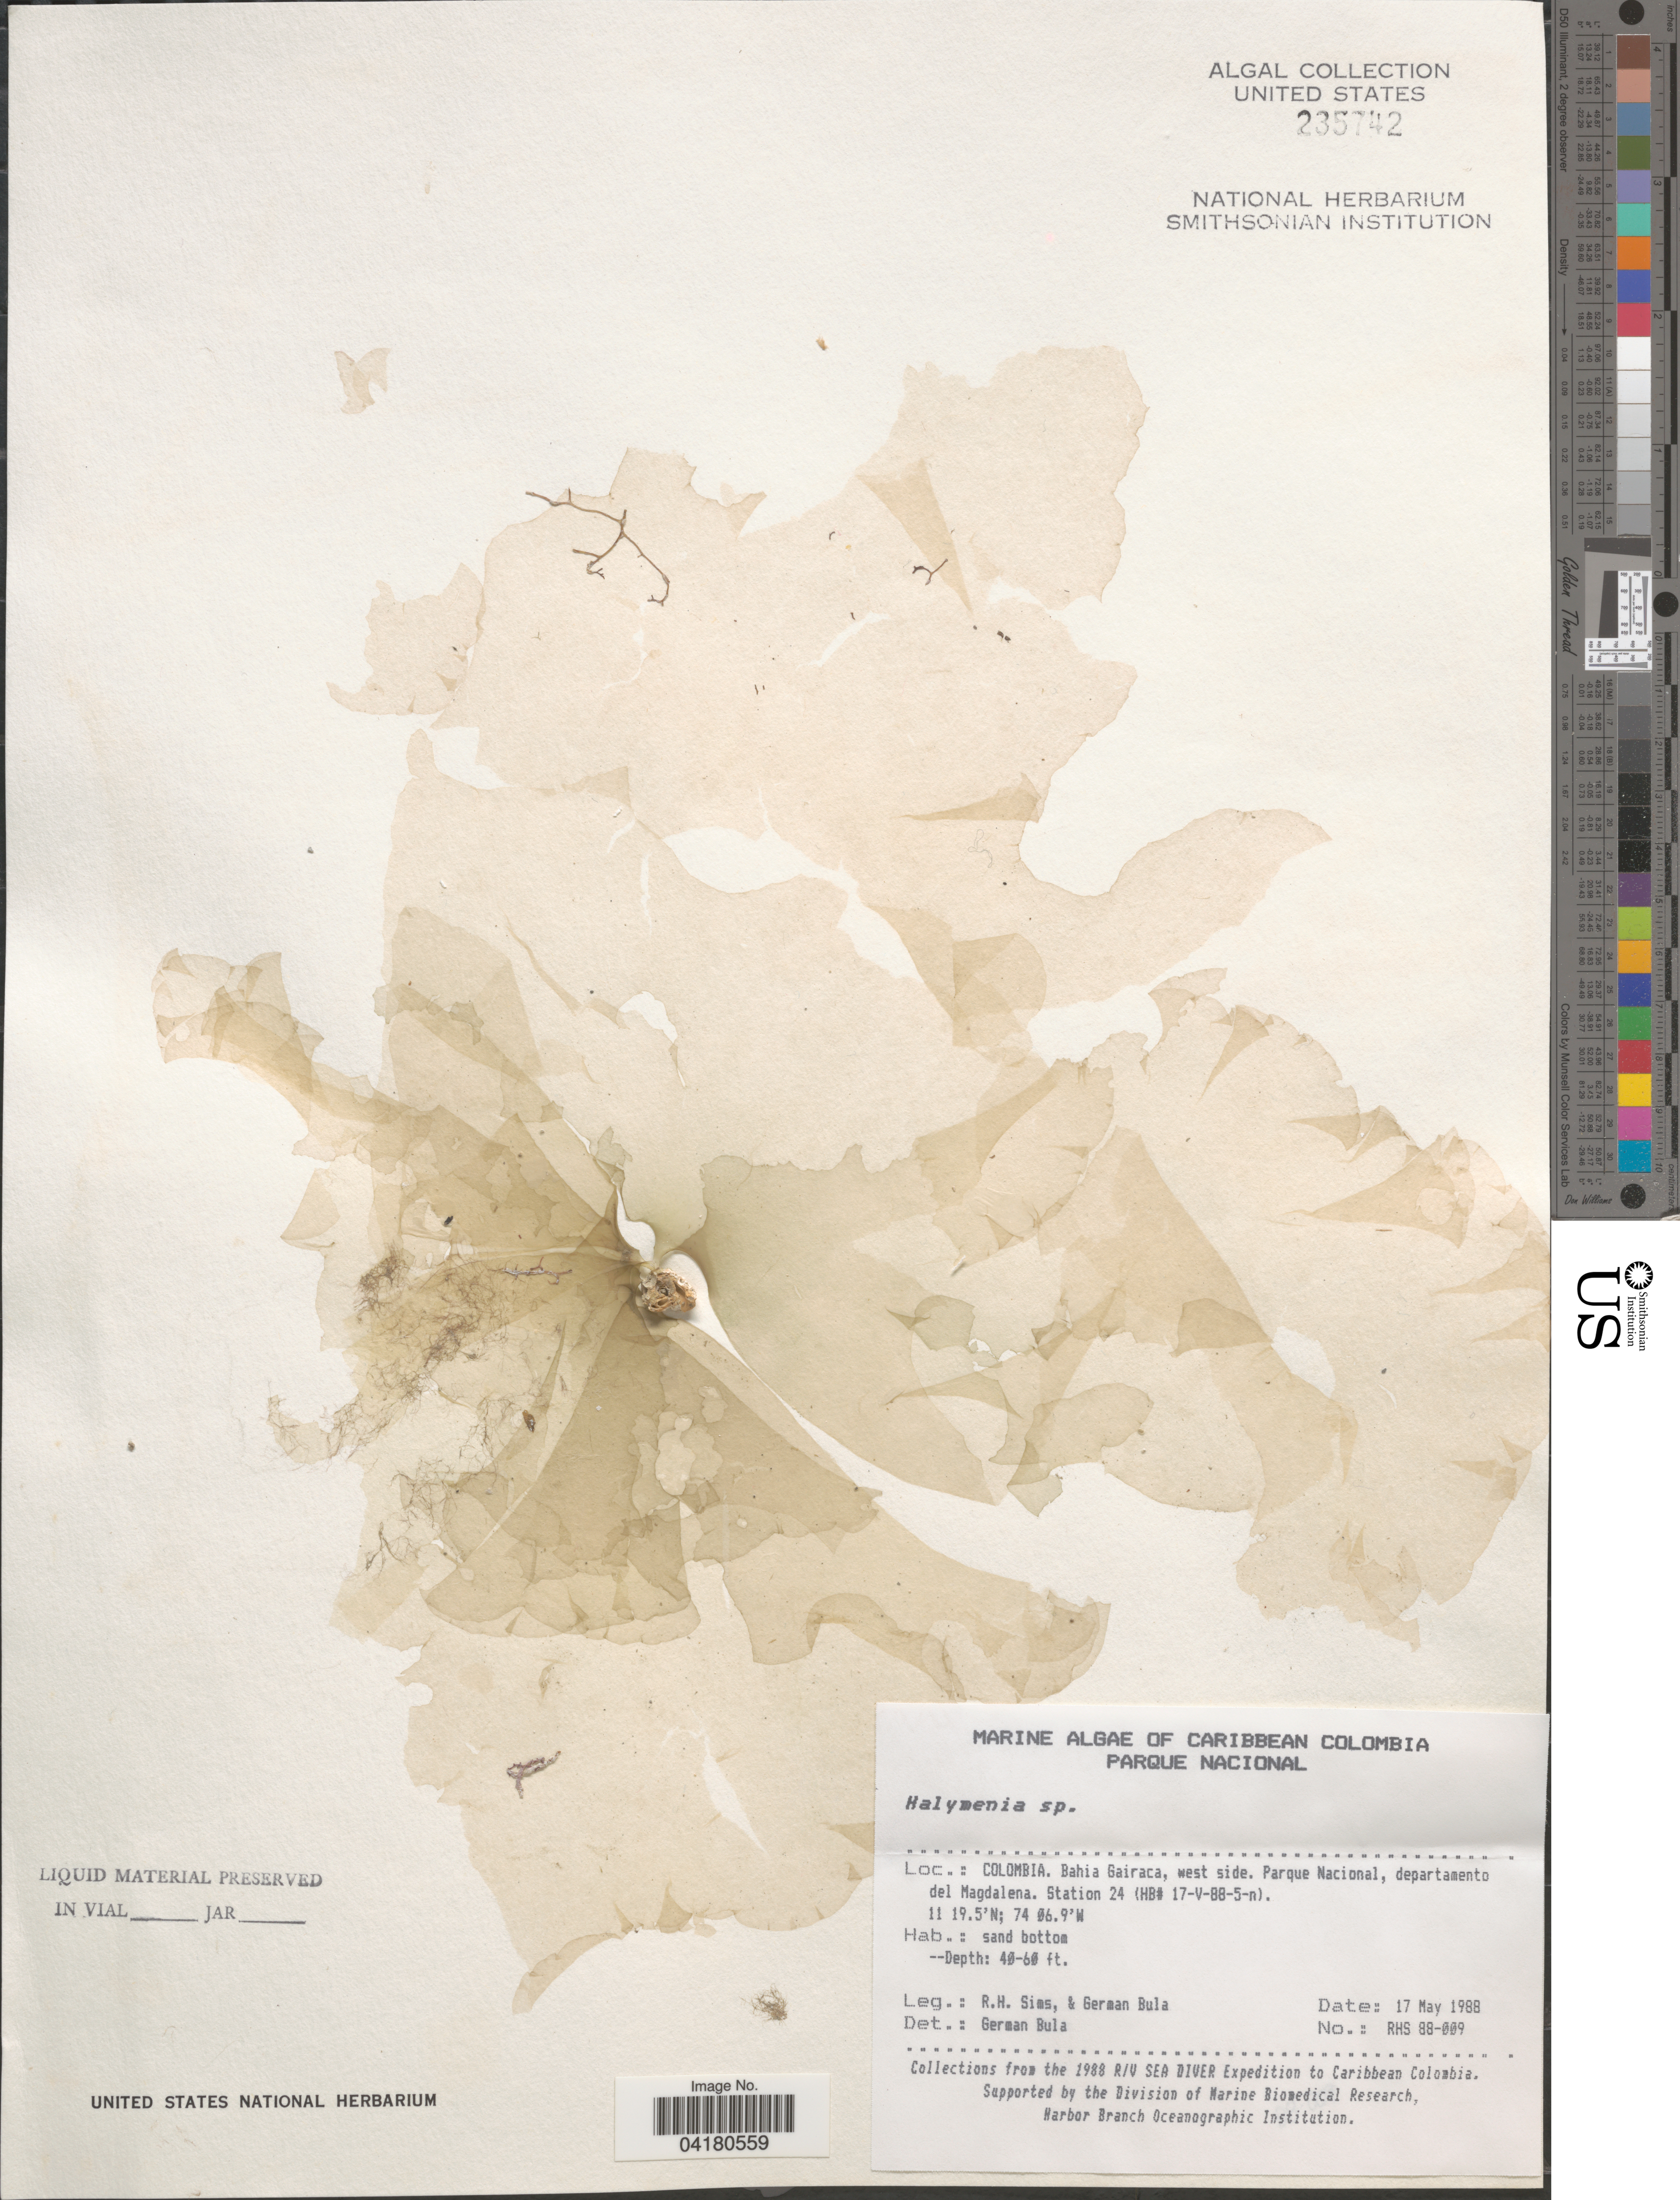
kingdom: Plantae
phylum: Rhodophyta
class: Florideophyceae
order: Halymeniales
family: Halymeniaceae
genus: Halymenia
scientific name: Halymenia sp.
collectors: R. H. Sims & G. Bula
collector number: RHS 88-009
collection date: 1988-05-17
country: Colombia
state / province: Magdalena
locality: Caribbean Colombia Parque Nacional. Bahia Gairaca, west side. Parque Nacional, departamento del Magdalena. Station 24 (HB# 17-V-88-5-n). The 1988 R/V Sea Diver Expedition to Caribbean Colombia.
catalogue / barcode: US 235742